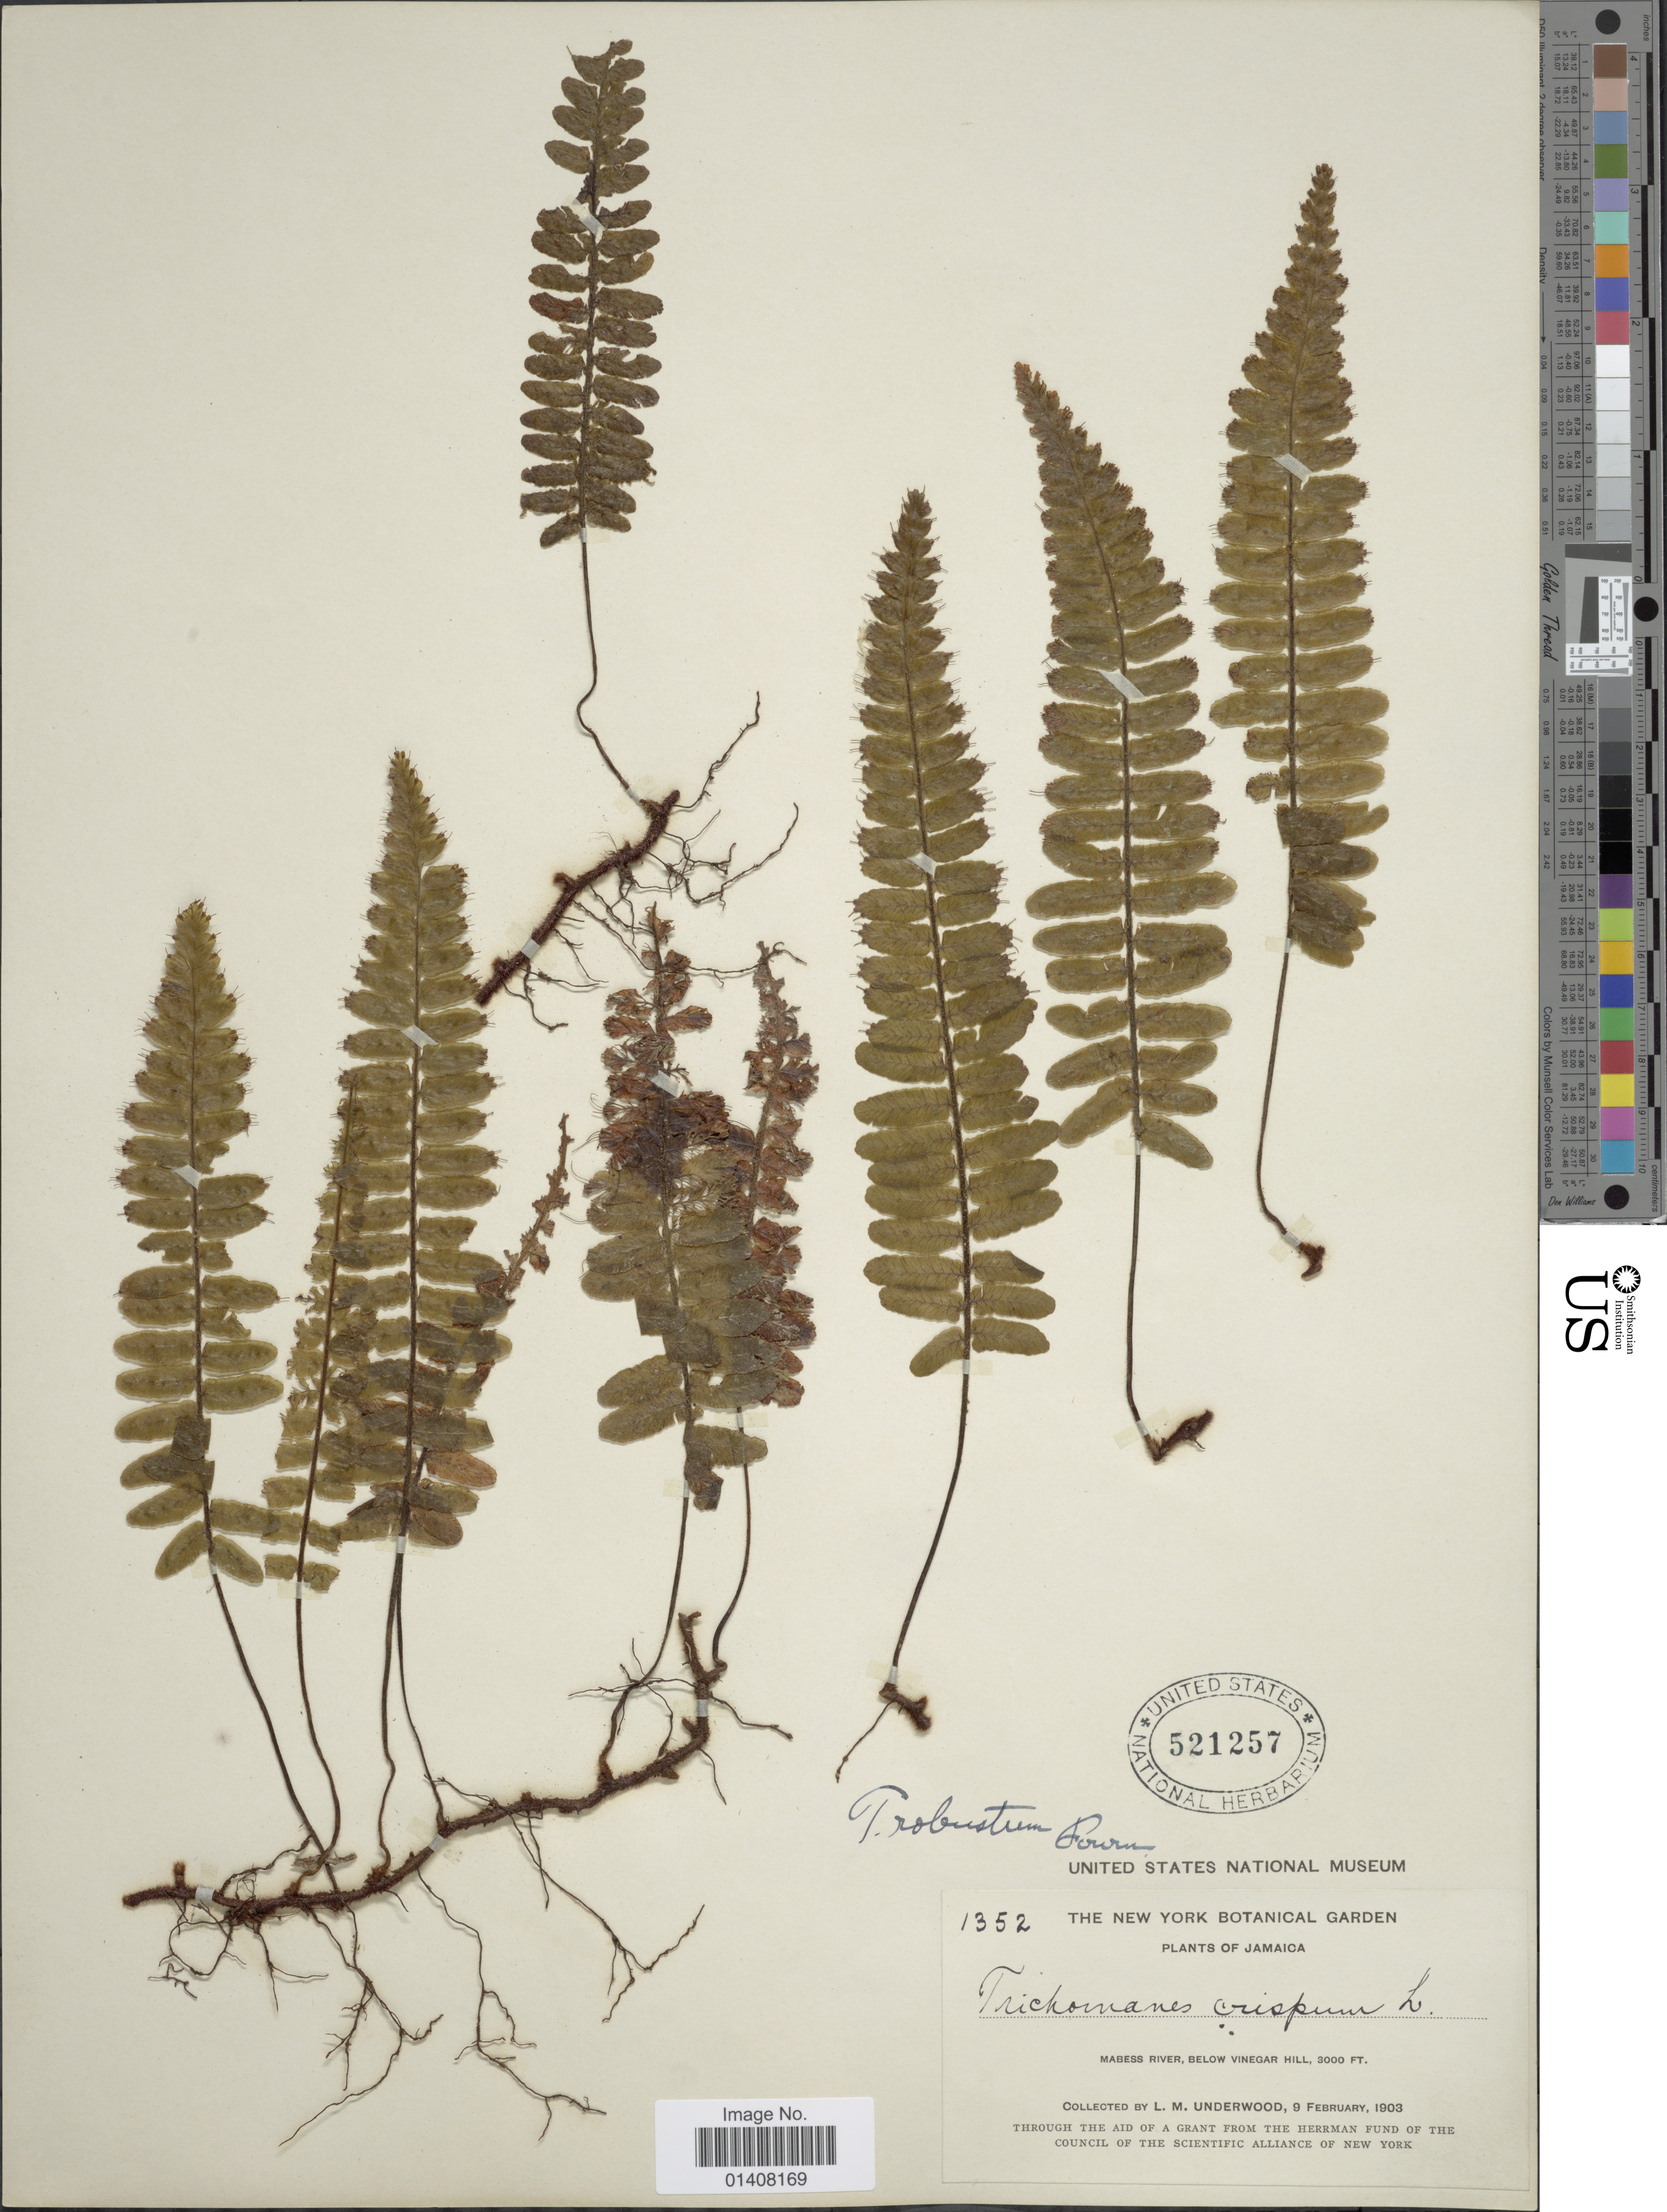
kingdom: Plantae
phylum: Tracheophyta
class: Polypodiopsida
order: Hymenophyllales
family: Hymenophyllaceae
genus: Trichomanes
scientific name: Trichomanes robustum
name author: E. Fourn.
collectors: L. M. Underwood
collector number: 1352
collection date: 1903-02-09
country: Jamaica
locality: Mabess River, Below Vinegar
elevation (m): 914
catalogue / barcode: US 521257